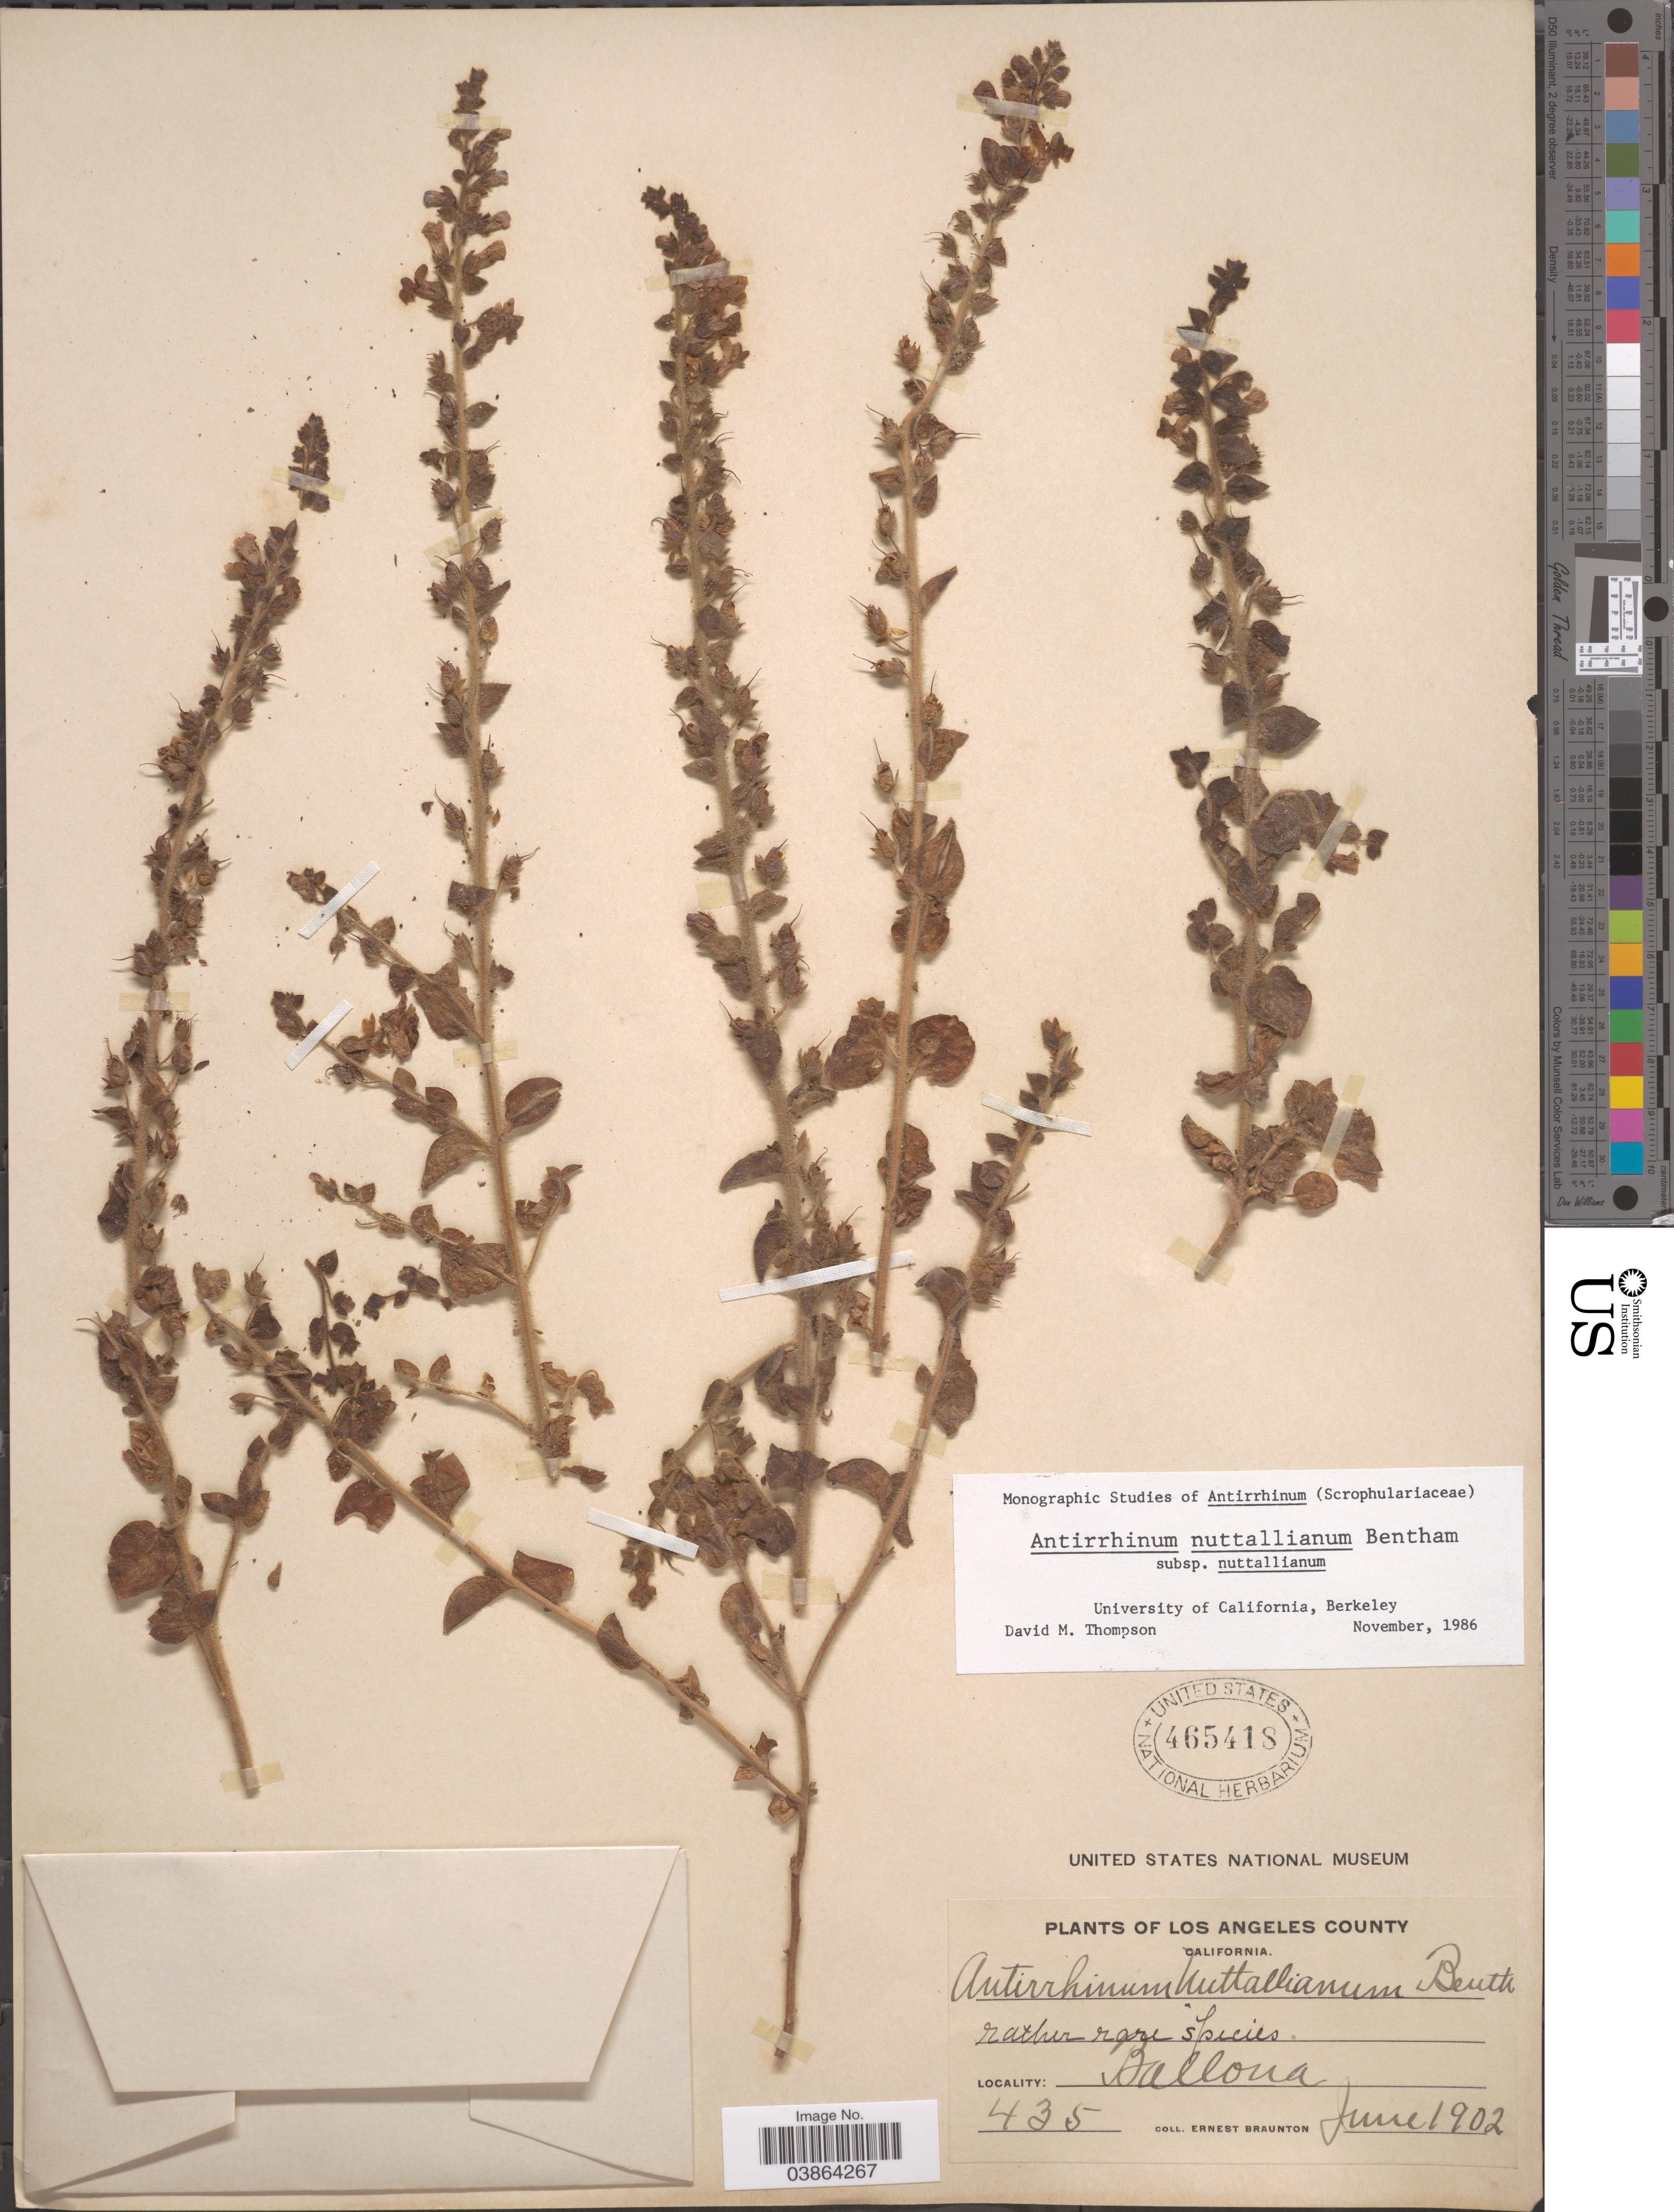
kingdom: Plantae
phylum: Tracheophyta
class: Magnoliopsida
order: Lamiales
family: Plantaginaceae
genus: Sairocarpus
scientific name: Sairocarpus nuttallianus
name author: (Benth.) D.A. Sutton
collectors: E. Braunton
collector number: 435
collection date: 1902-06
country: United States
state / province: California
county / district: Los Angeles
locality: Los Angeles County. Ballona.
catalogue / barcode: US 465418